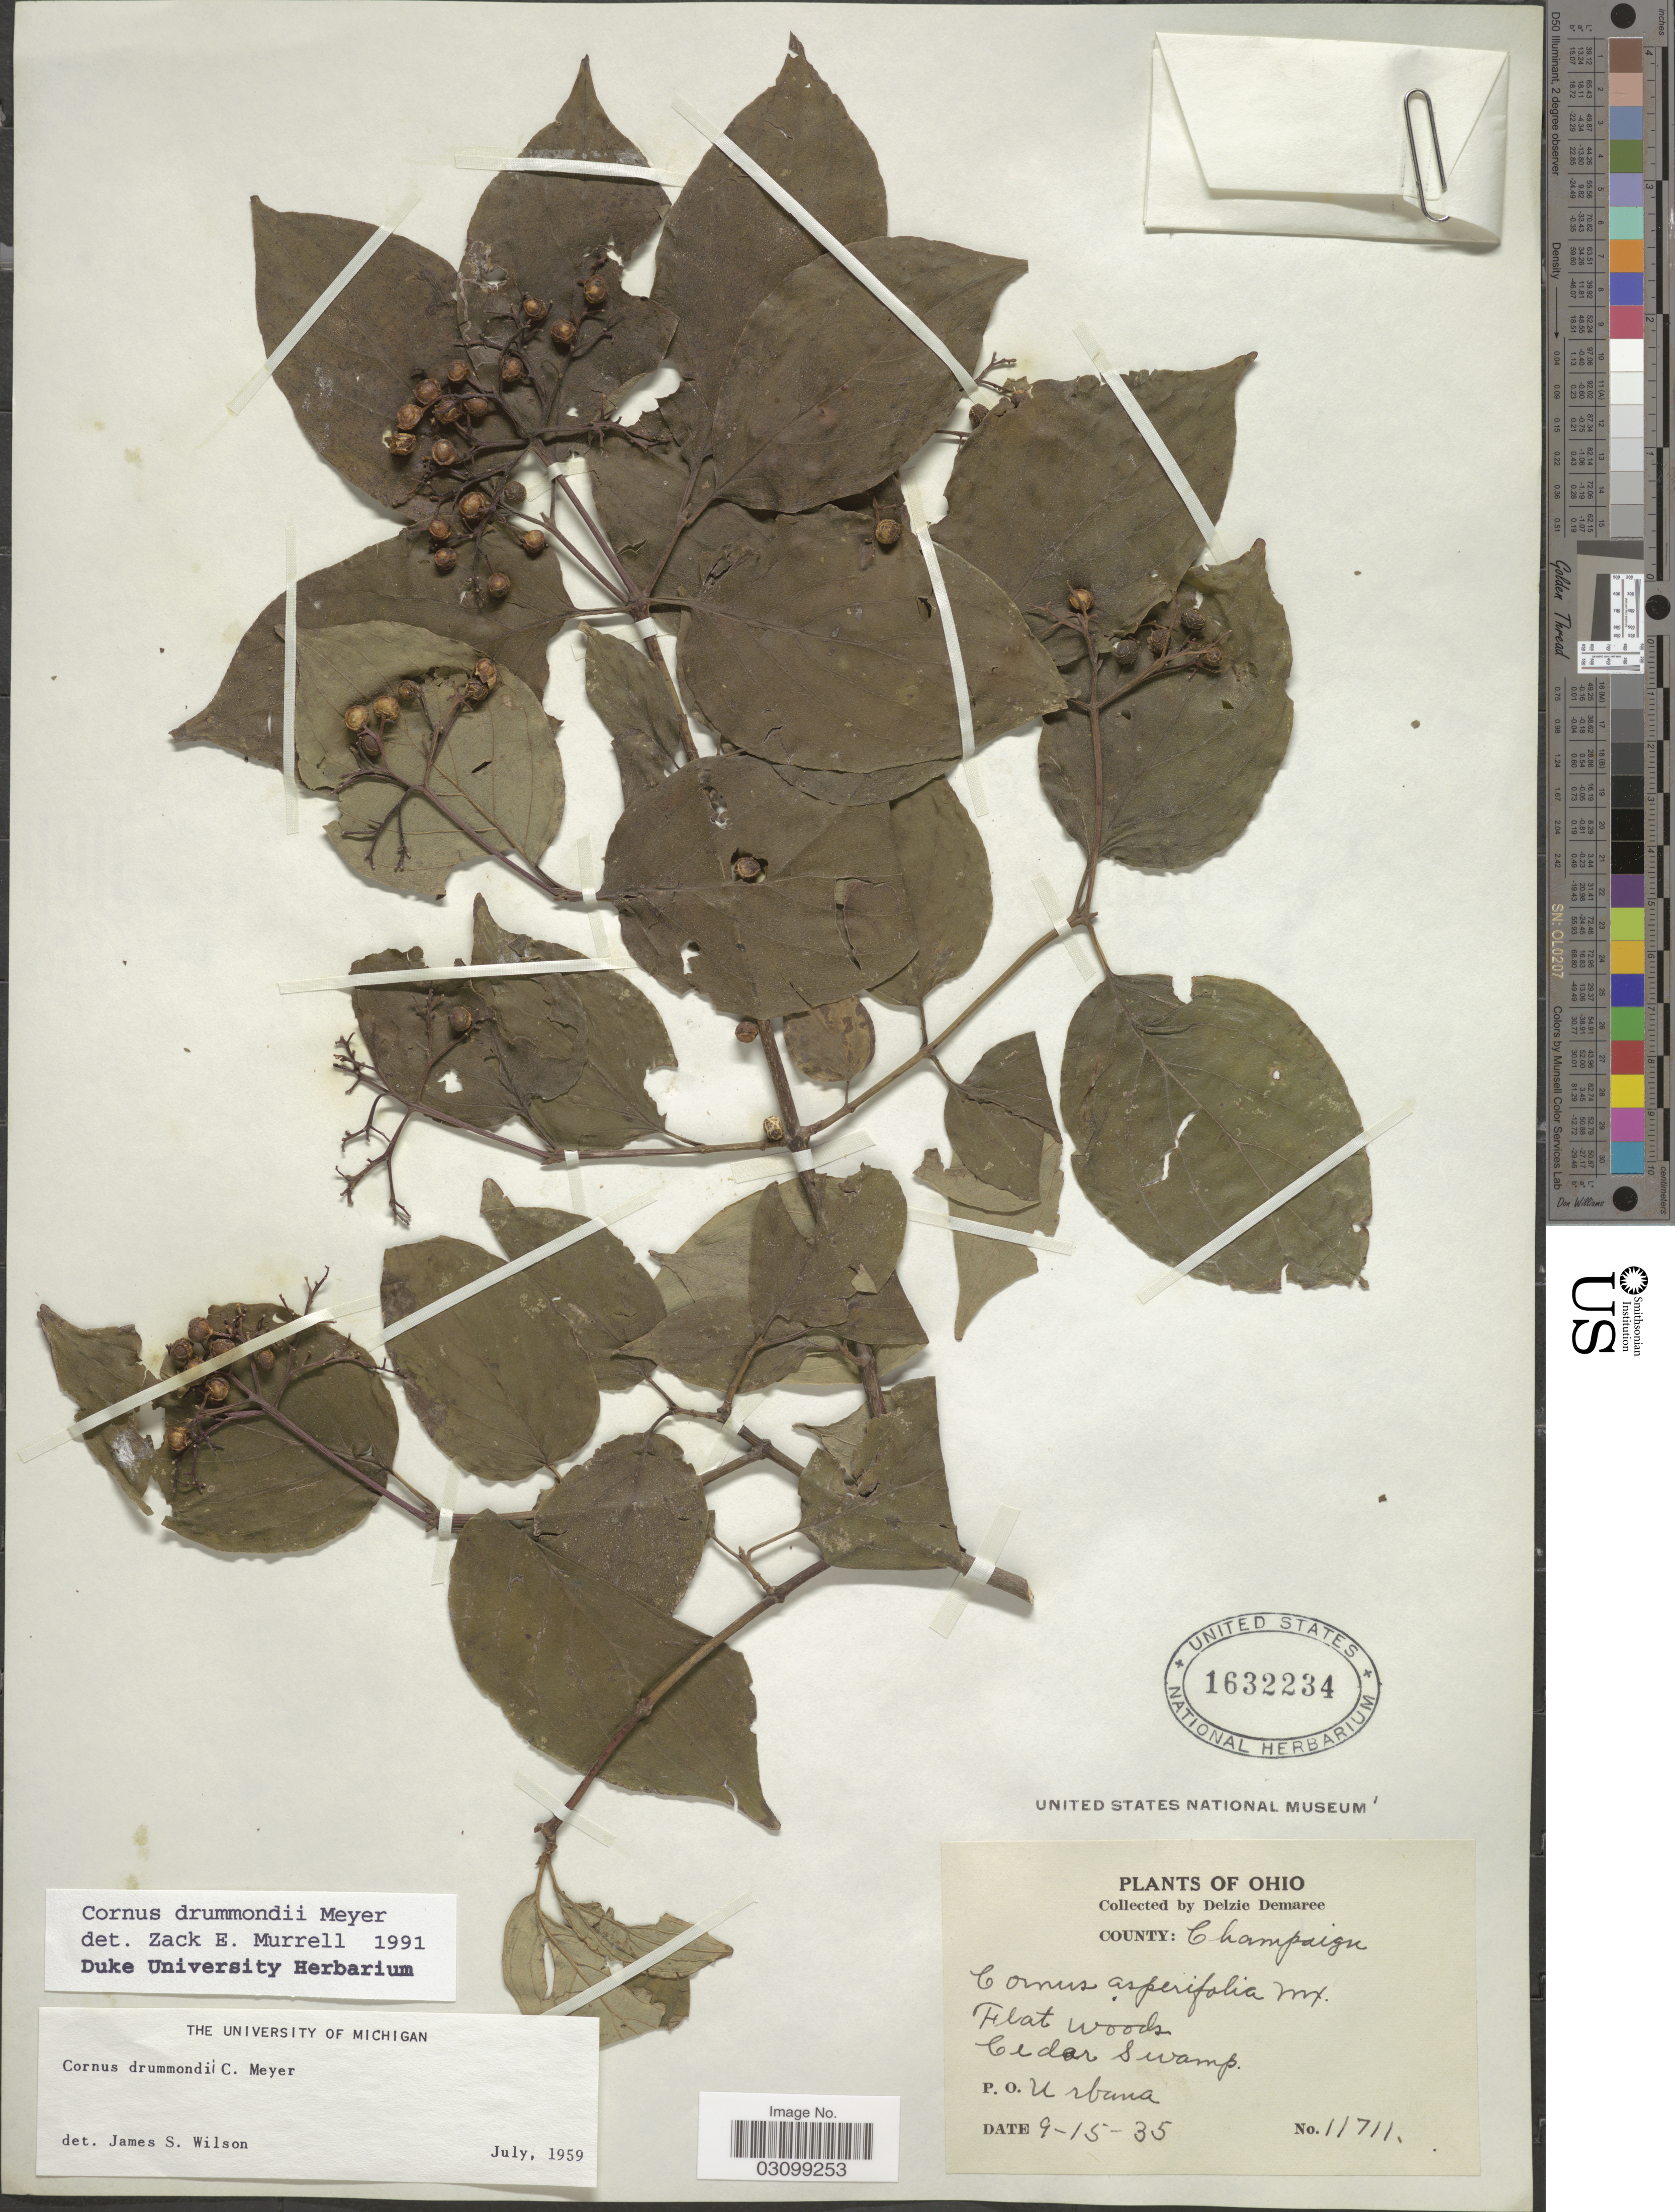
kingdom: Plantae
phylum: Tracheophyta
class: Magnoliopsida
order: Cornales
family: Cornaceae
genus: Cornus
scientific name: Cornus drummondii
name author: C.A. Mey.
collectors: D. Demaree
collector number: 11711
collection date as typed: Transcribed d/m/y: 15/9/35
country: United States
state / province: Ohio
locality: County: Champaign. Cedar swamp. P.O. Urbana.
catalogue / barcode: US 1632234